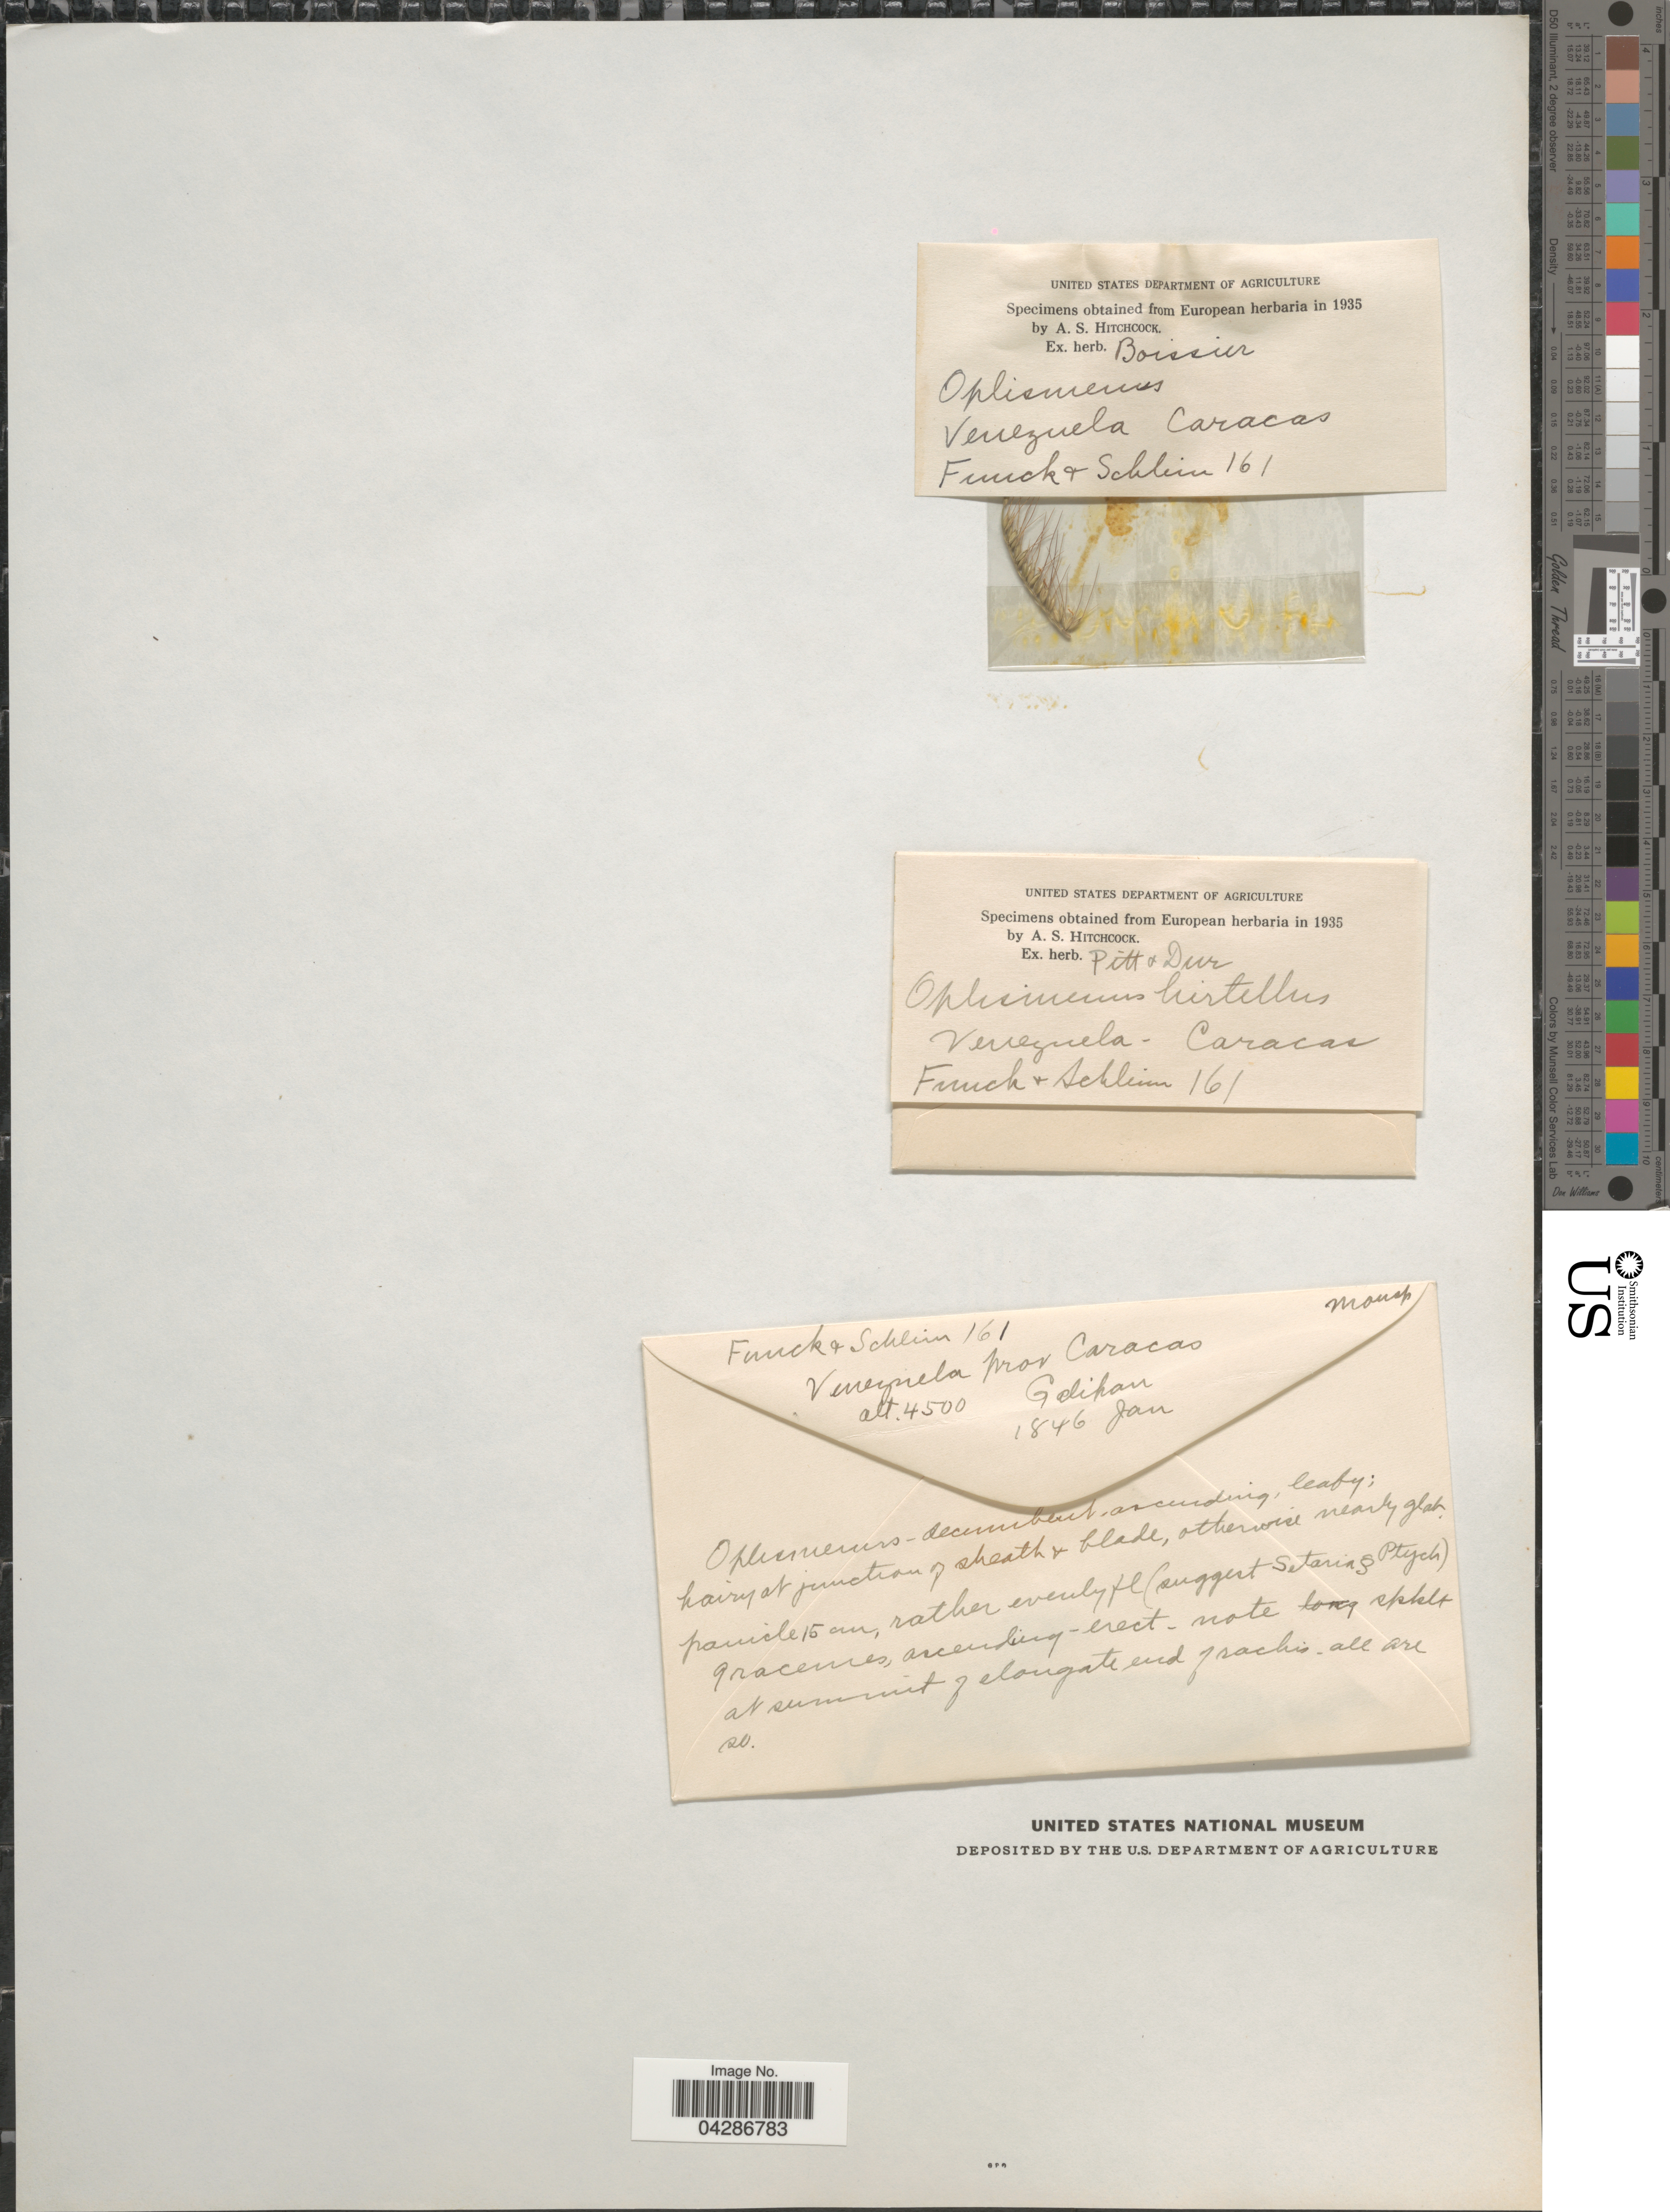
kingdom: Plantae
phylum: Tracheophyta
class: Liliopsida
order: Poales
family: Poaceae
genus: Oplismenus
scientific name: Oplismenus hirtellus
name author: (L.) P. Beauv.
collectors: -. Funck & Schlim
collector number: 161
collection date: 1846-01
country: Venezuela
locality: Caracas. Gelikan.